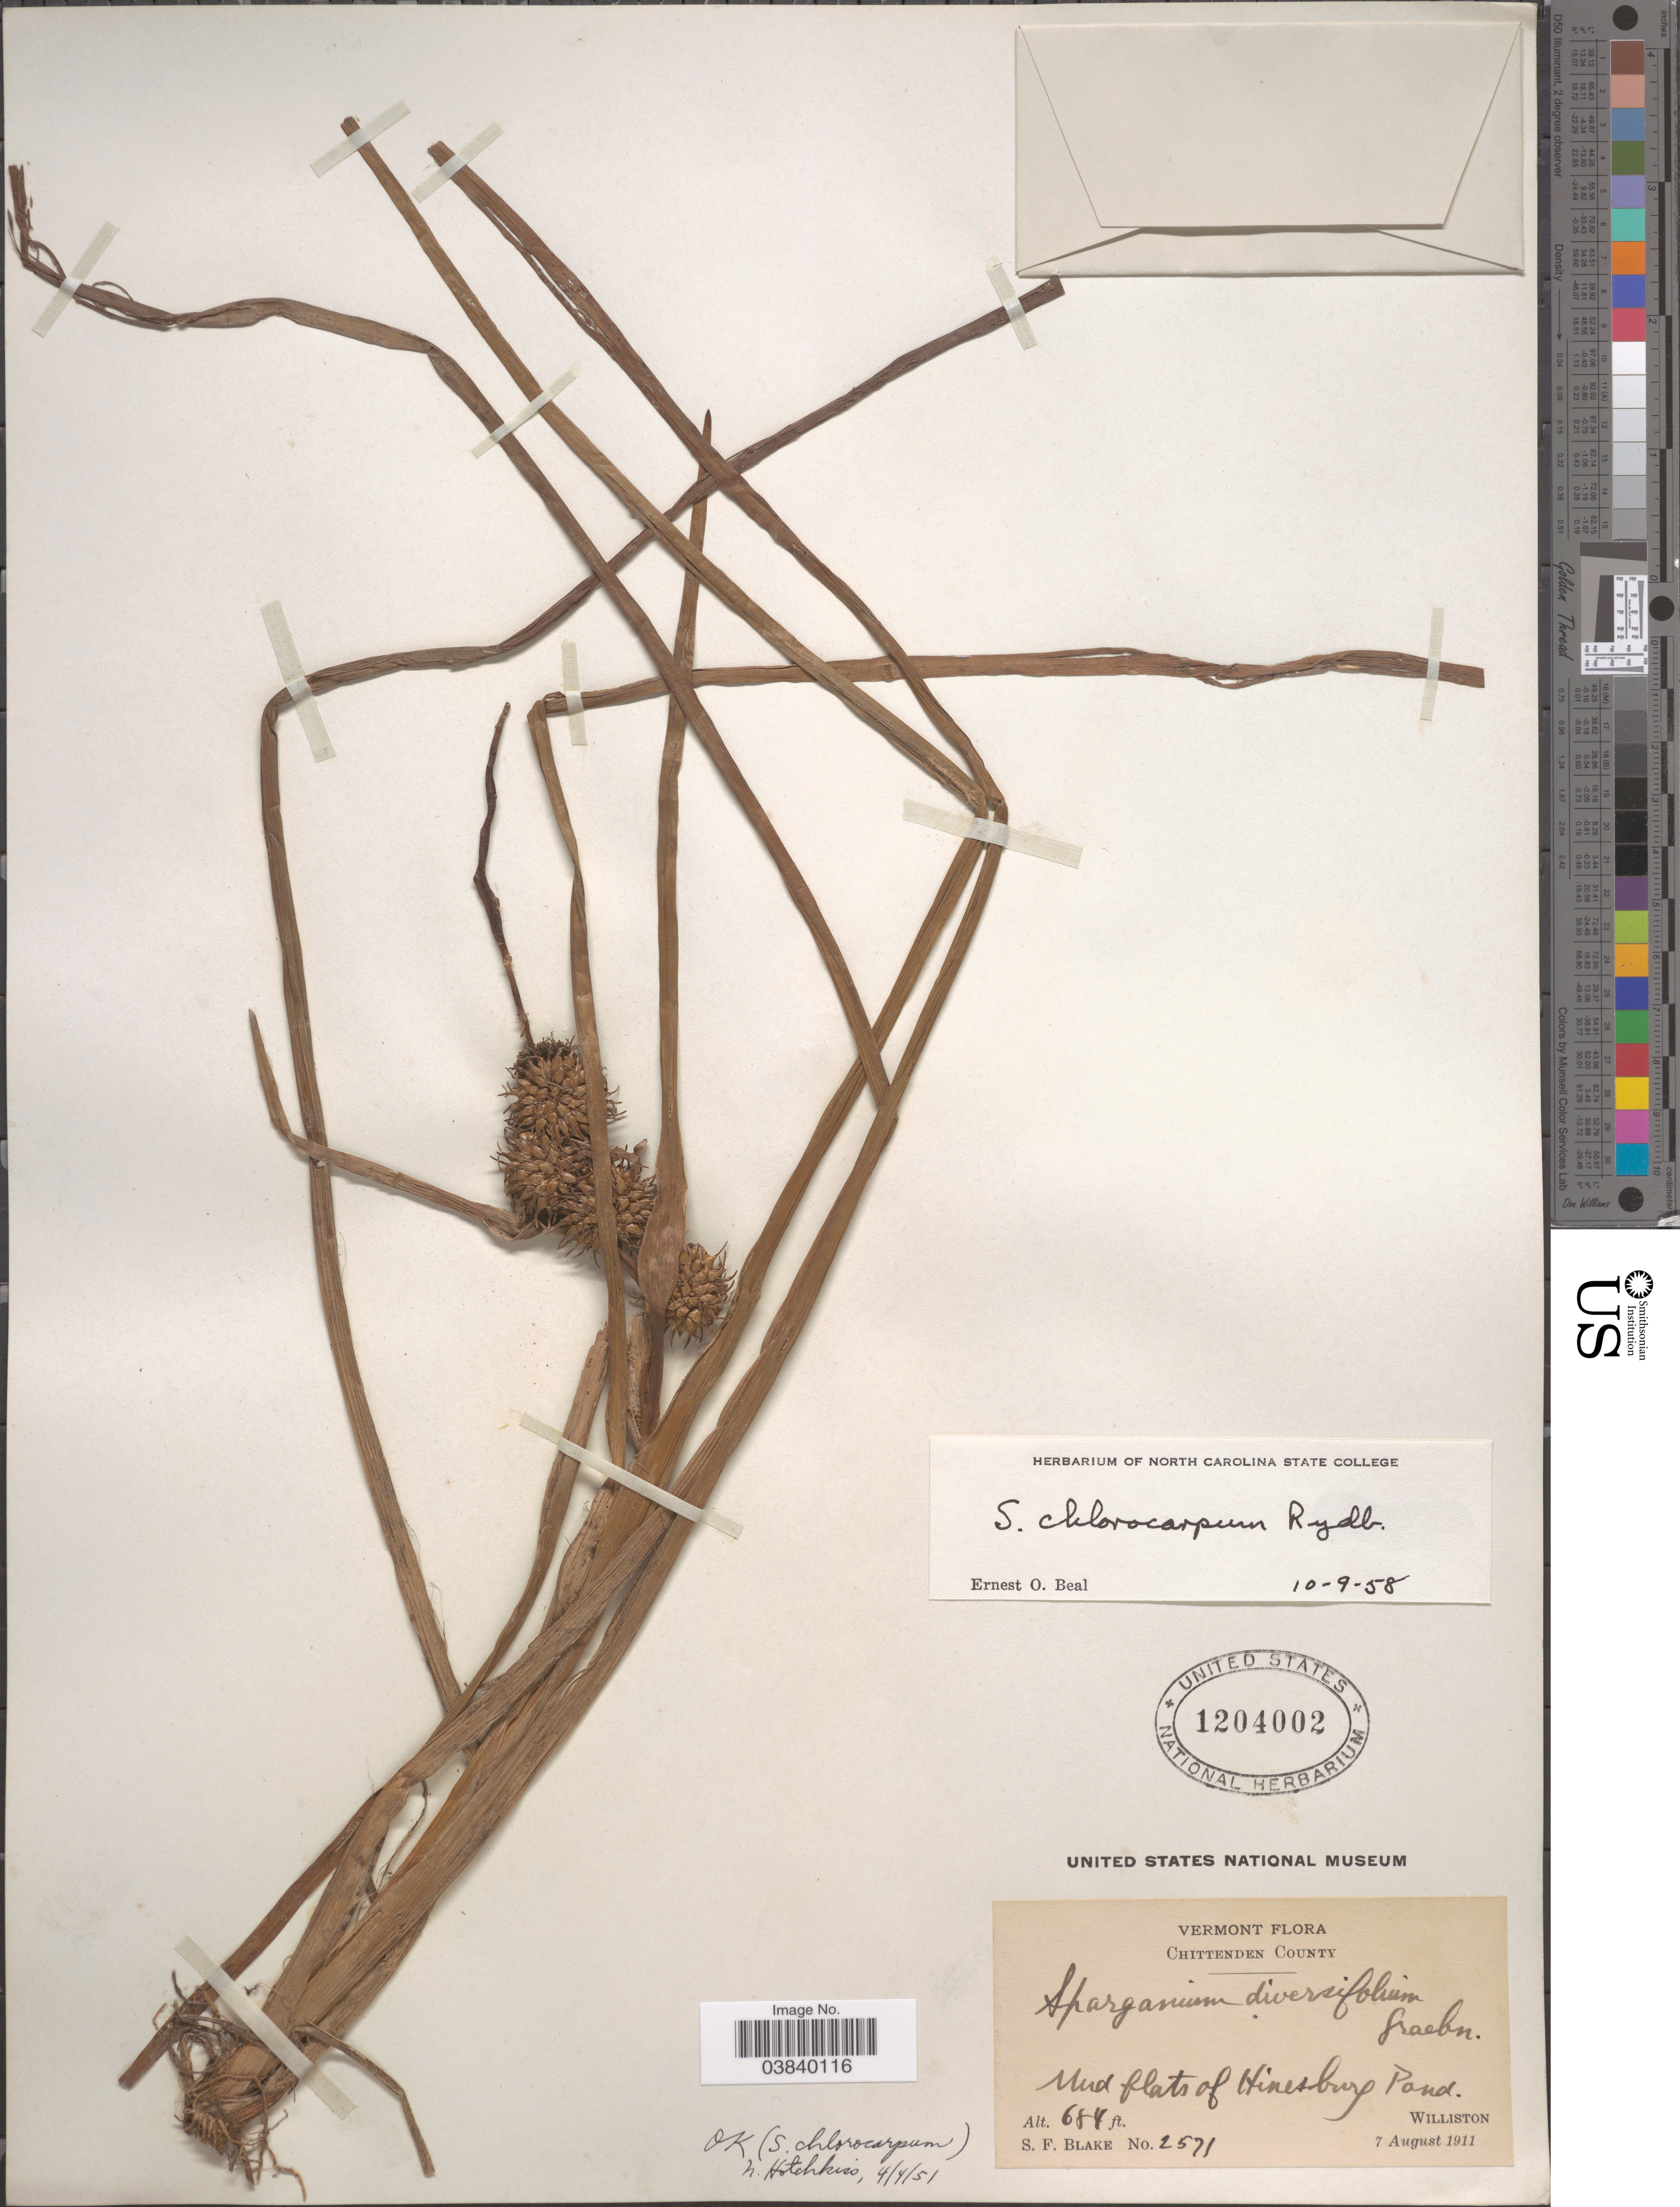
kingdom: Plantae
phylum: Tracheophyta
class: Liliopsida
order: Poales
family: Typhaceae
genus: Sparganium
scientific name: Sparganium chlorocarpum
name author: Rydb.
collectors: S. Blake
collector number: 2571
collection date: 1911-08-07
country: United States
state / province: Vermont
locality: Chittenden County. Mud flats of Hinesburg Pond. Williston.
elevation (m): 199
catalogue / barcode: US 1204002